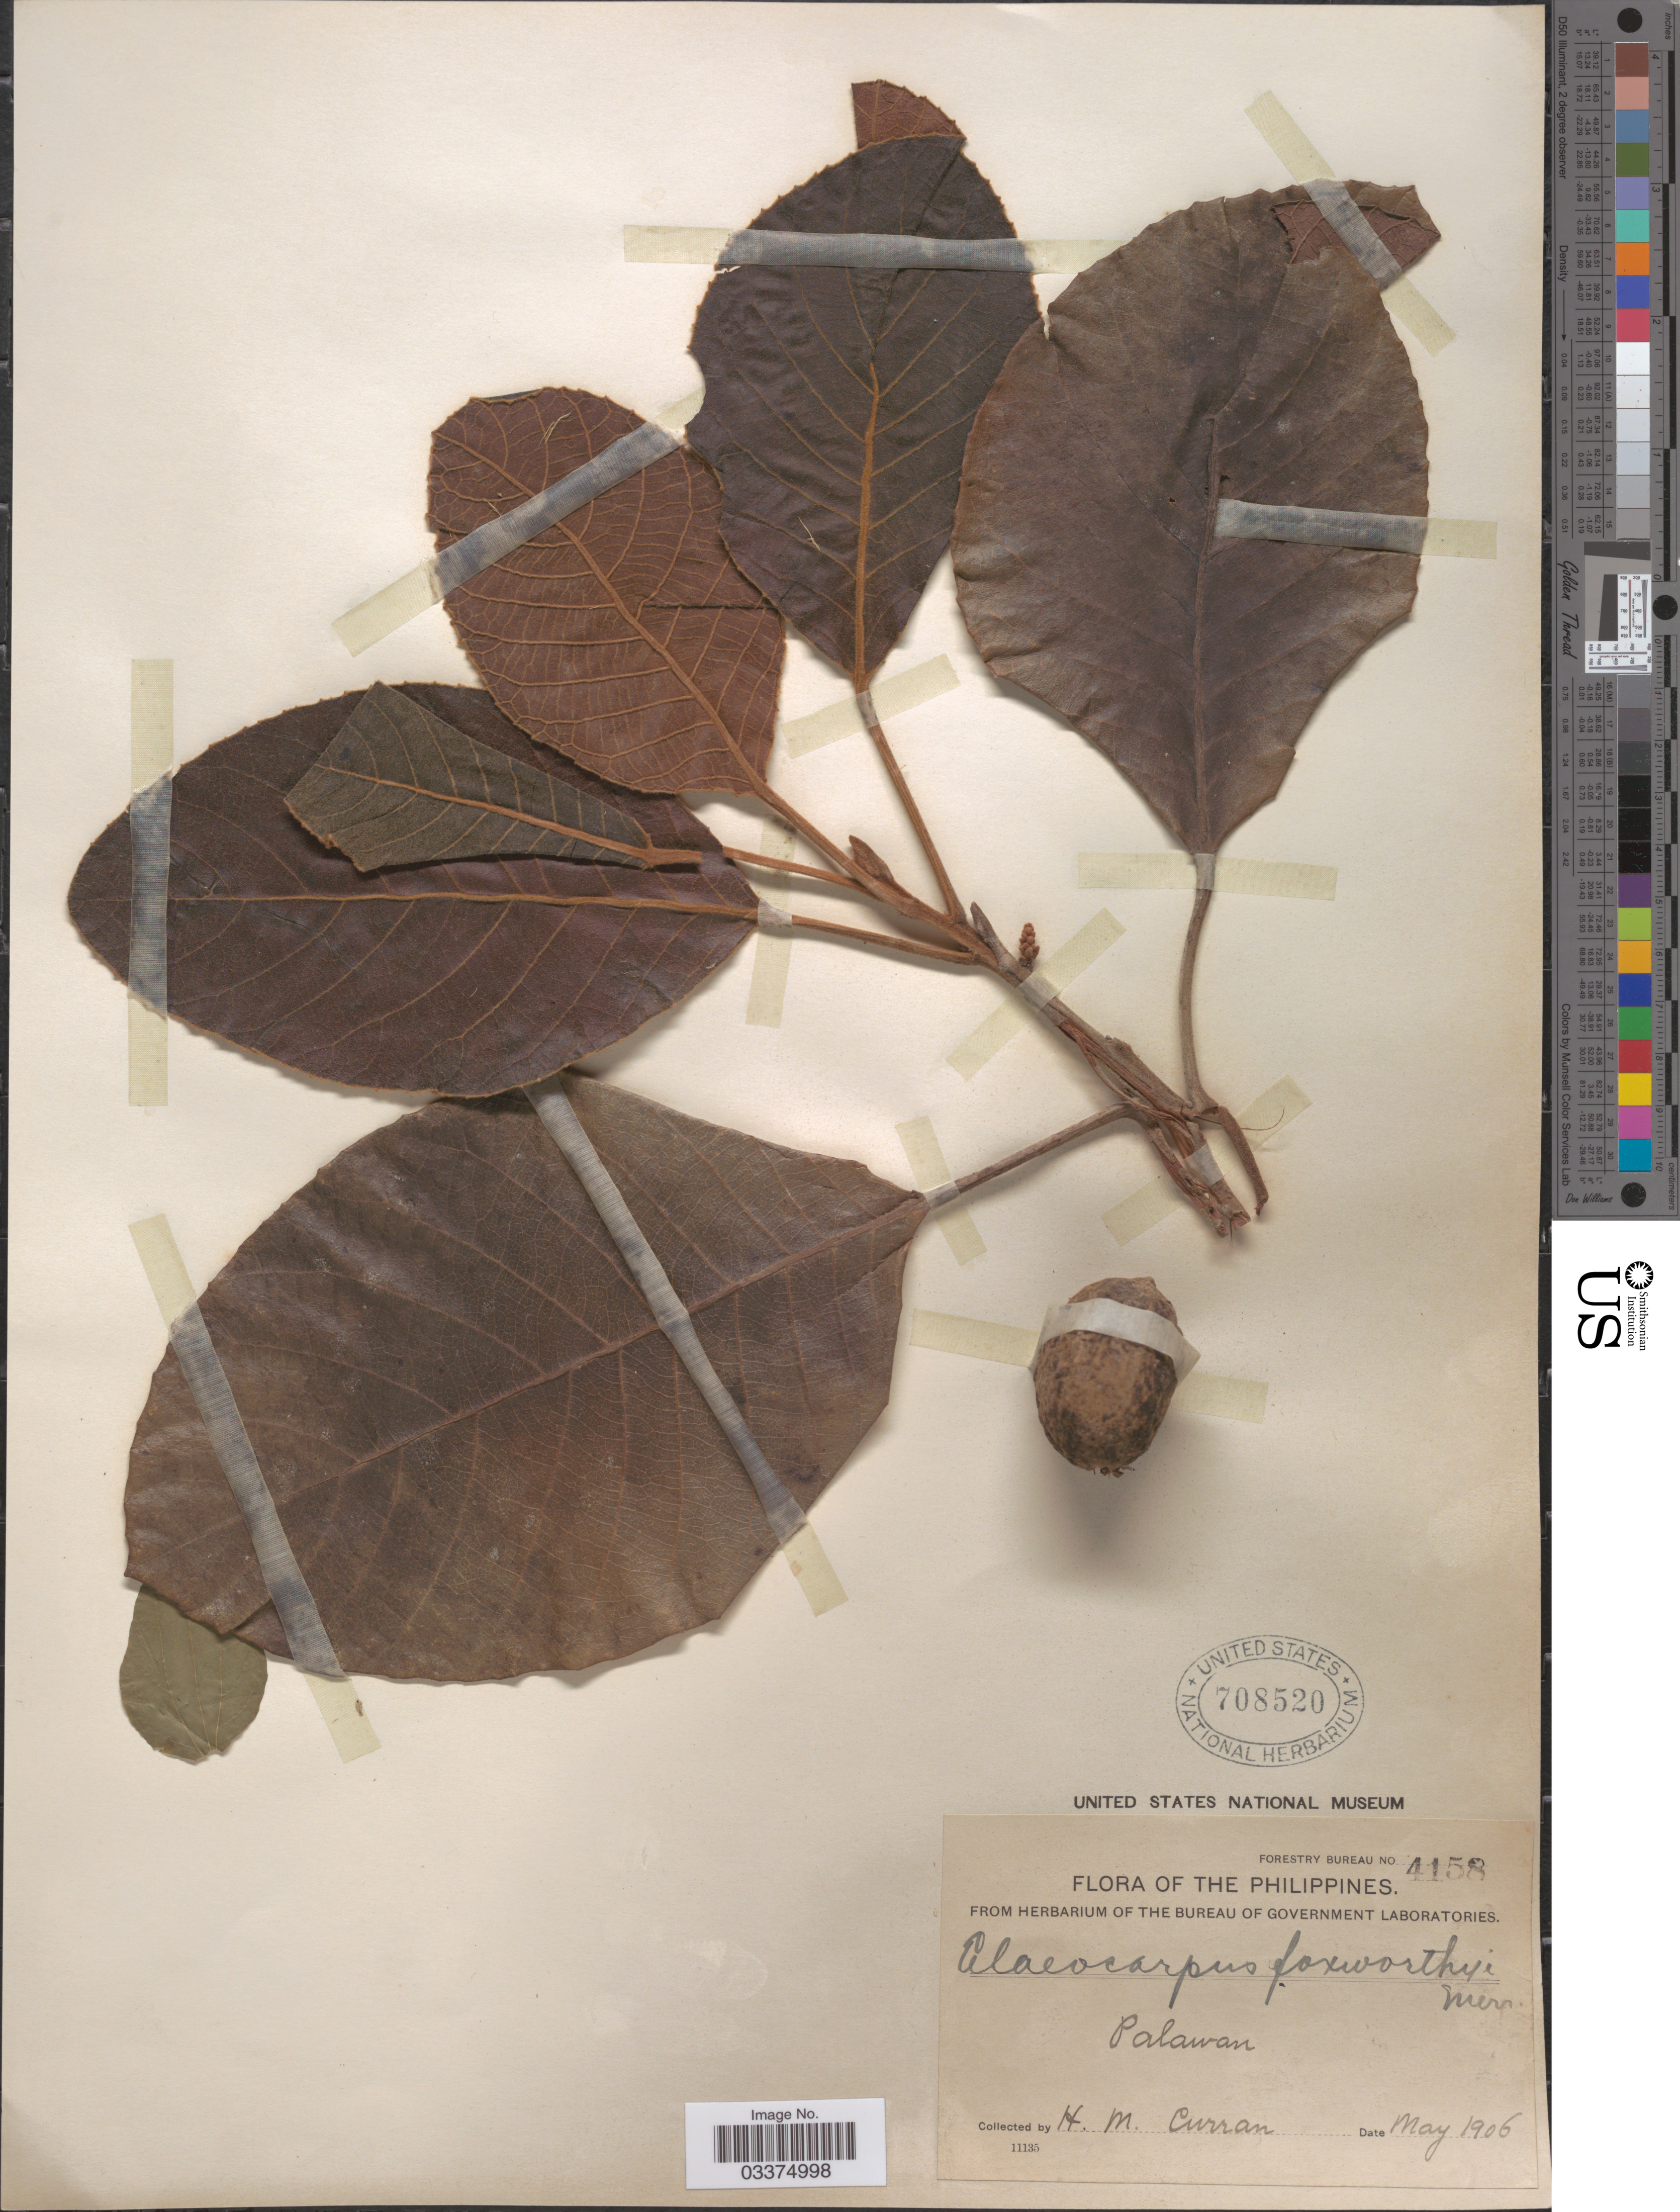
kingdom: Plantae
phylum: Tracheophyta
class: Magnoliopsida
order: Oxalidales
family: Elaeocarpaceae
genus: Elaeocarpus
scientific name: Elaeocarpus foxworthyi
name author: Merr.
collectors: H. M. Curran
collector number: Forestry Bureau 4158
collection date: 1906-05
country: Philippines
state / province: Mimaropa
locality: Palawan.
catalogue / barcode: US 708520